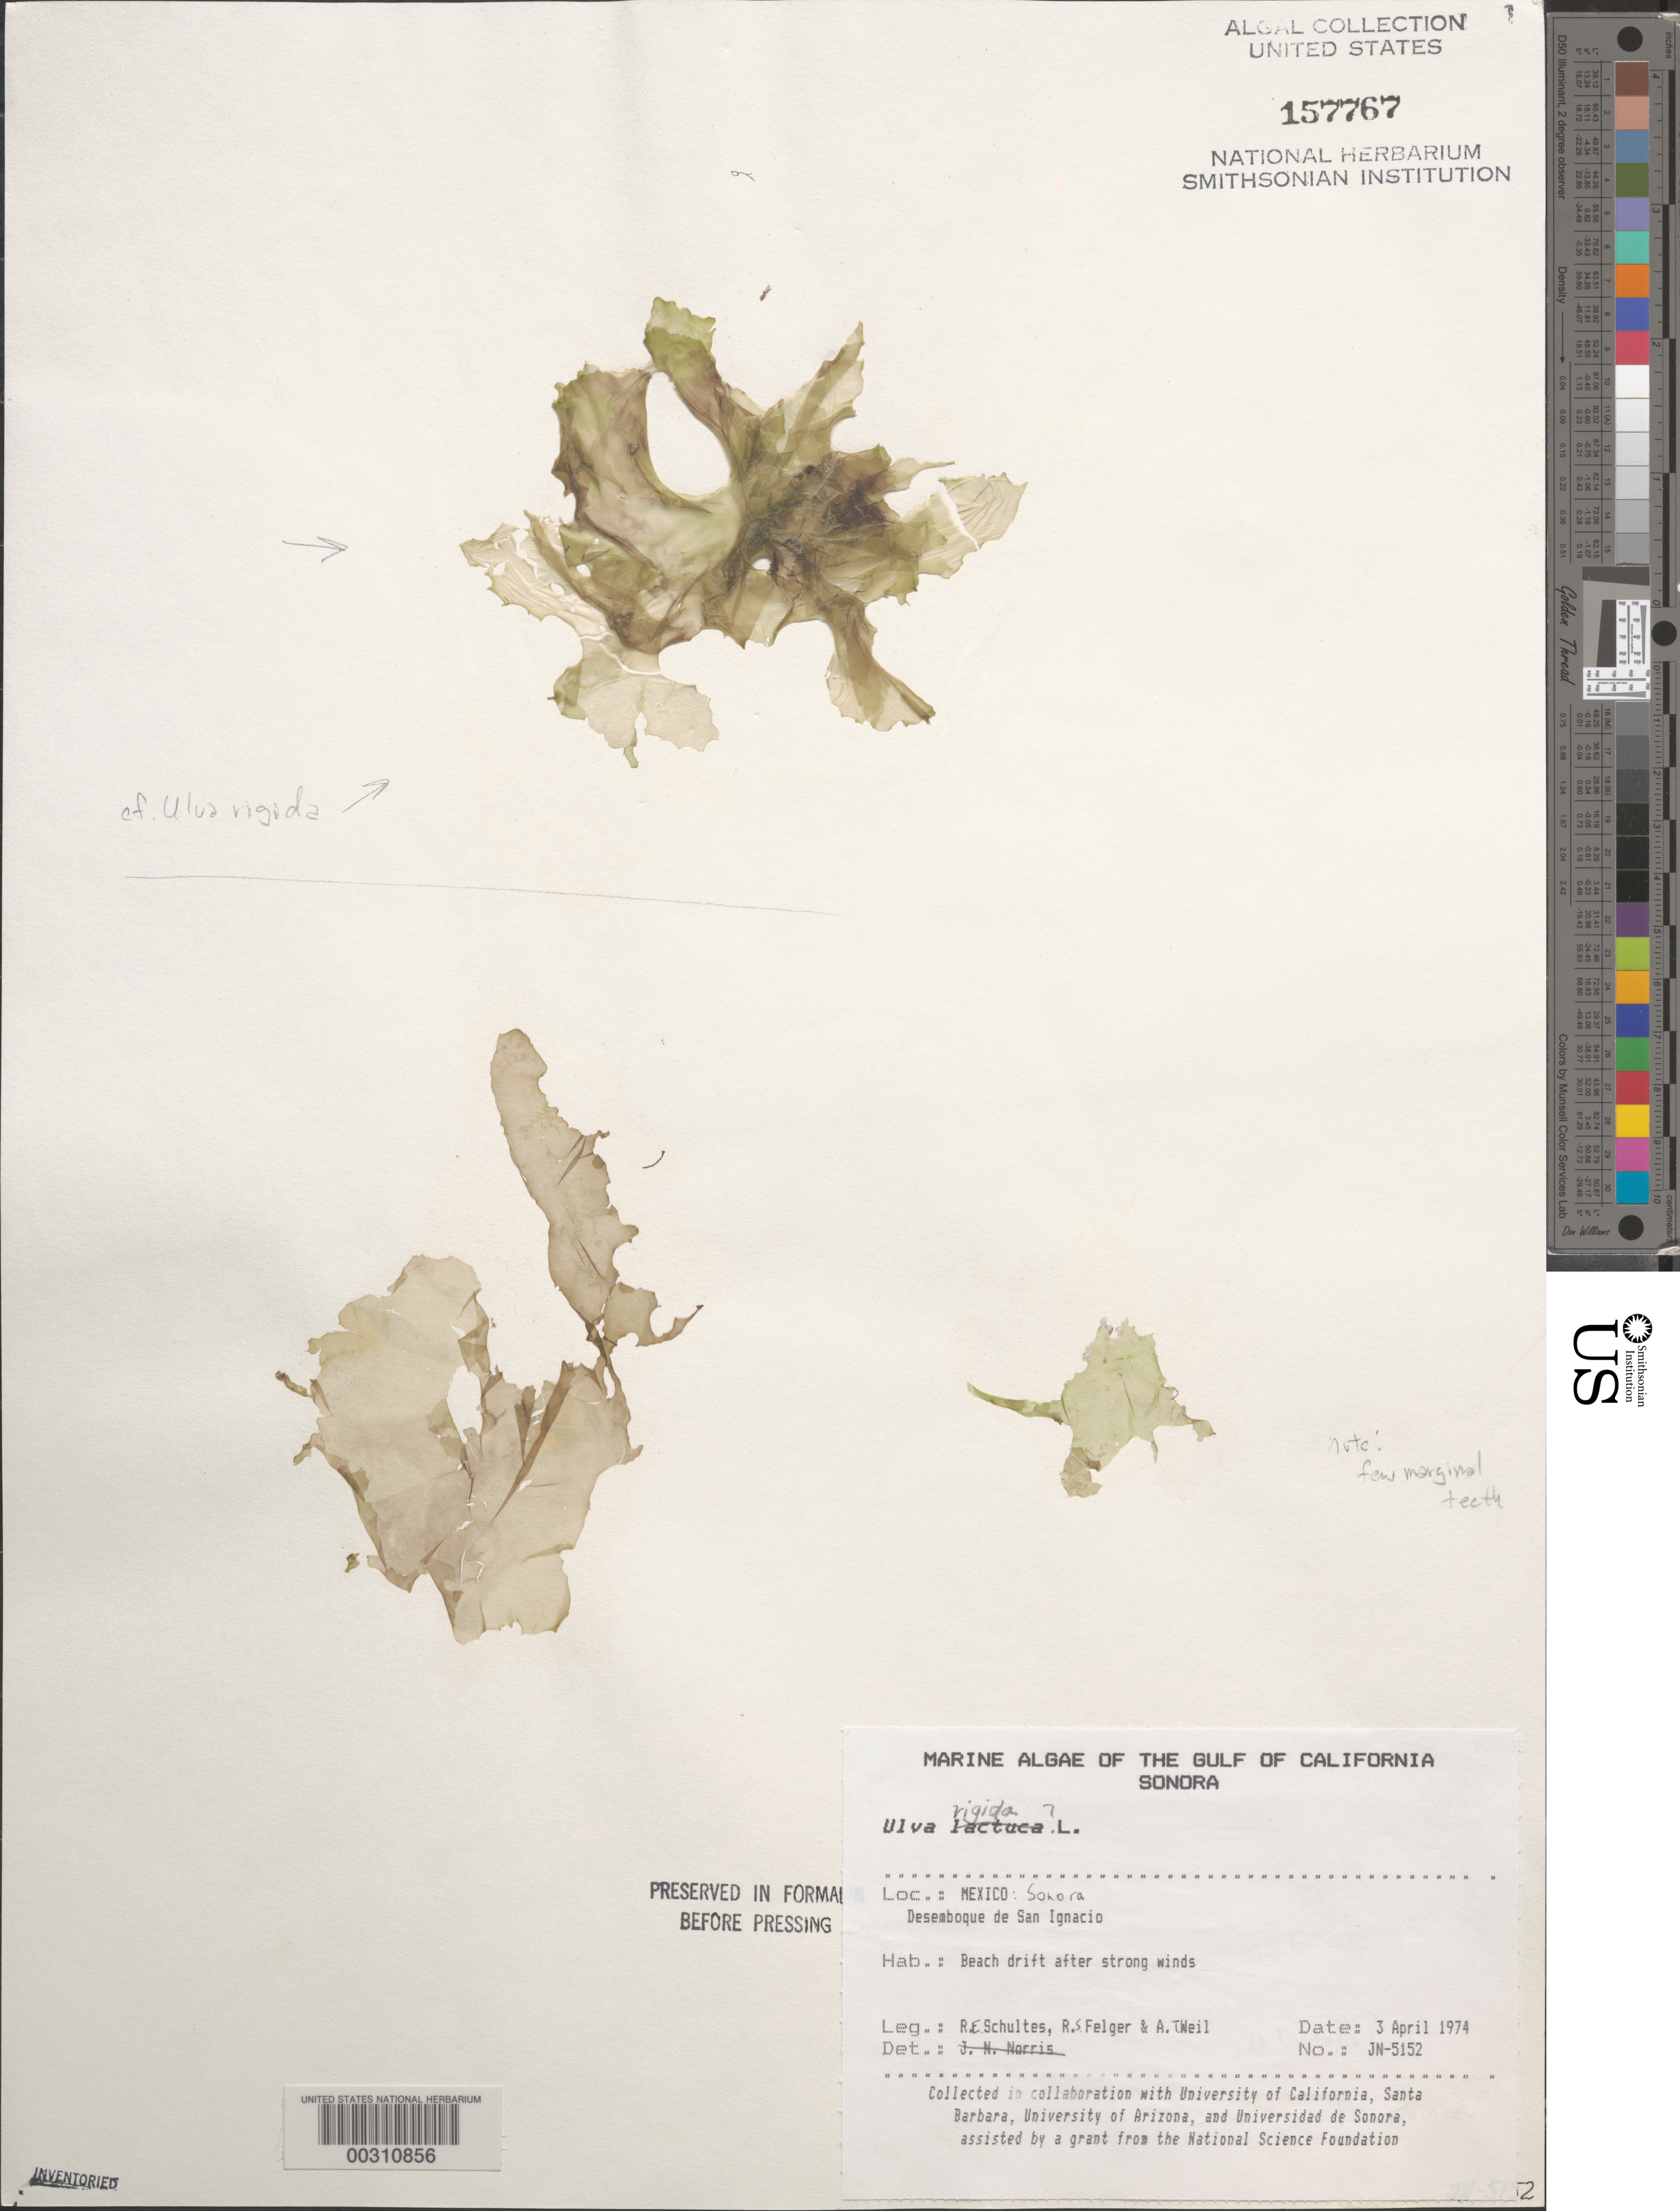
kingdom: Plantae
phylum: Chlorophyta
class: Ulvophyceae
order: Ulvales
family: Ulvaceae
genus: Ulva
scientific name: Ulva rigida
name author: C. Agardh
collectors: R. E. Schultes, R. S. Felger & A. T. Weil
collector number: JN-5152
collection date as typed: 03 Apr 1974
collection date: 1974-04-03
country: Mexico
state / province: Sonora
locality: Desemboque de San Ignacio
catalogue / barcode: US 157767